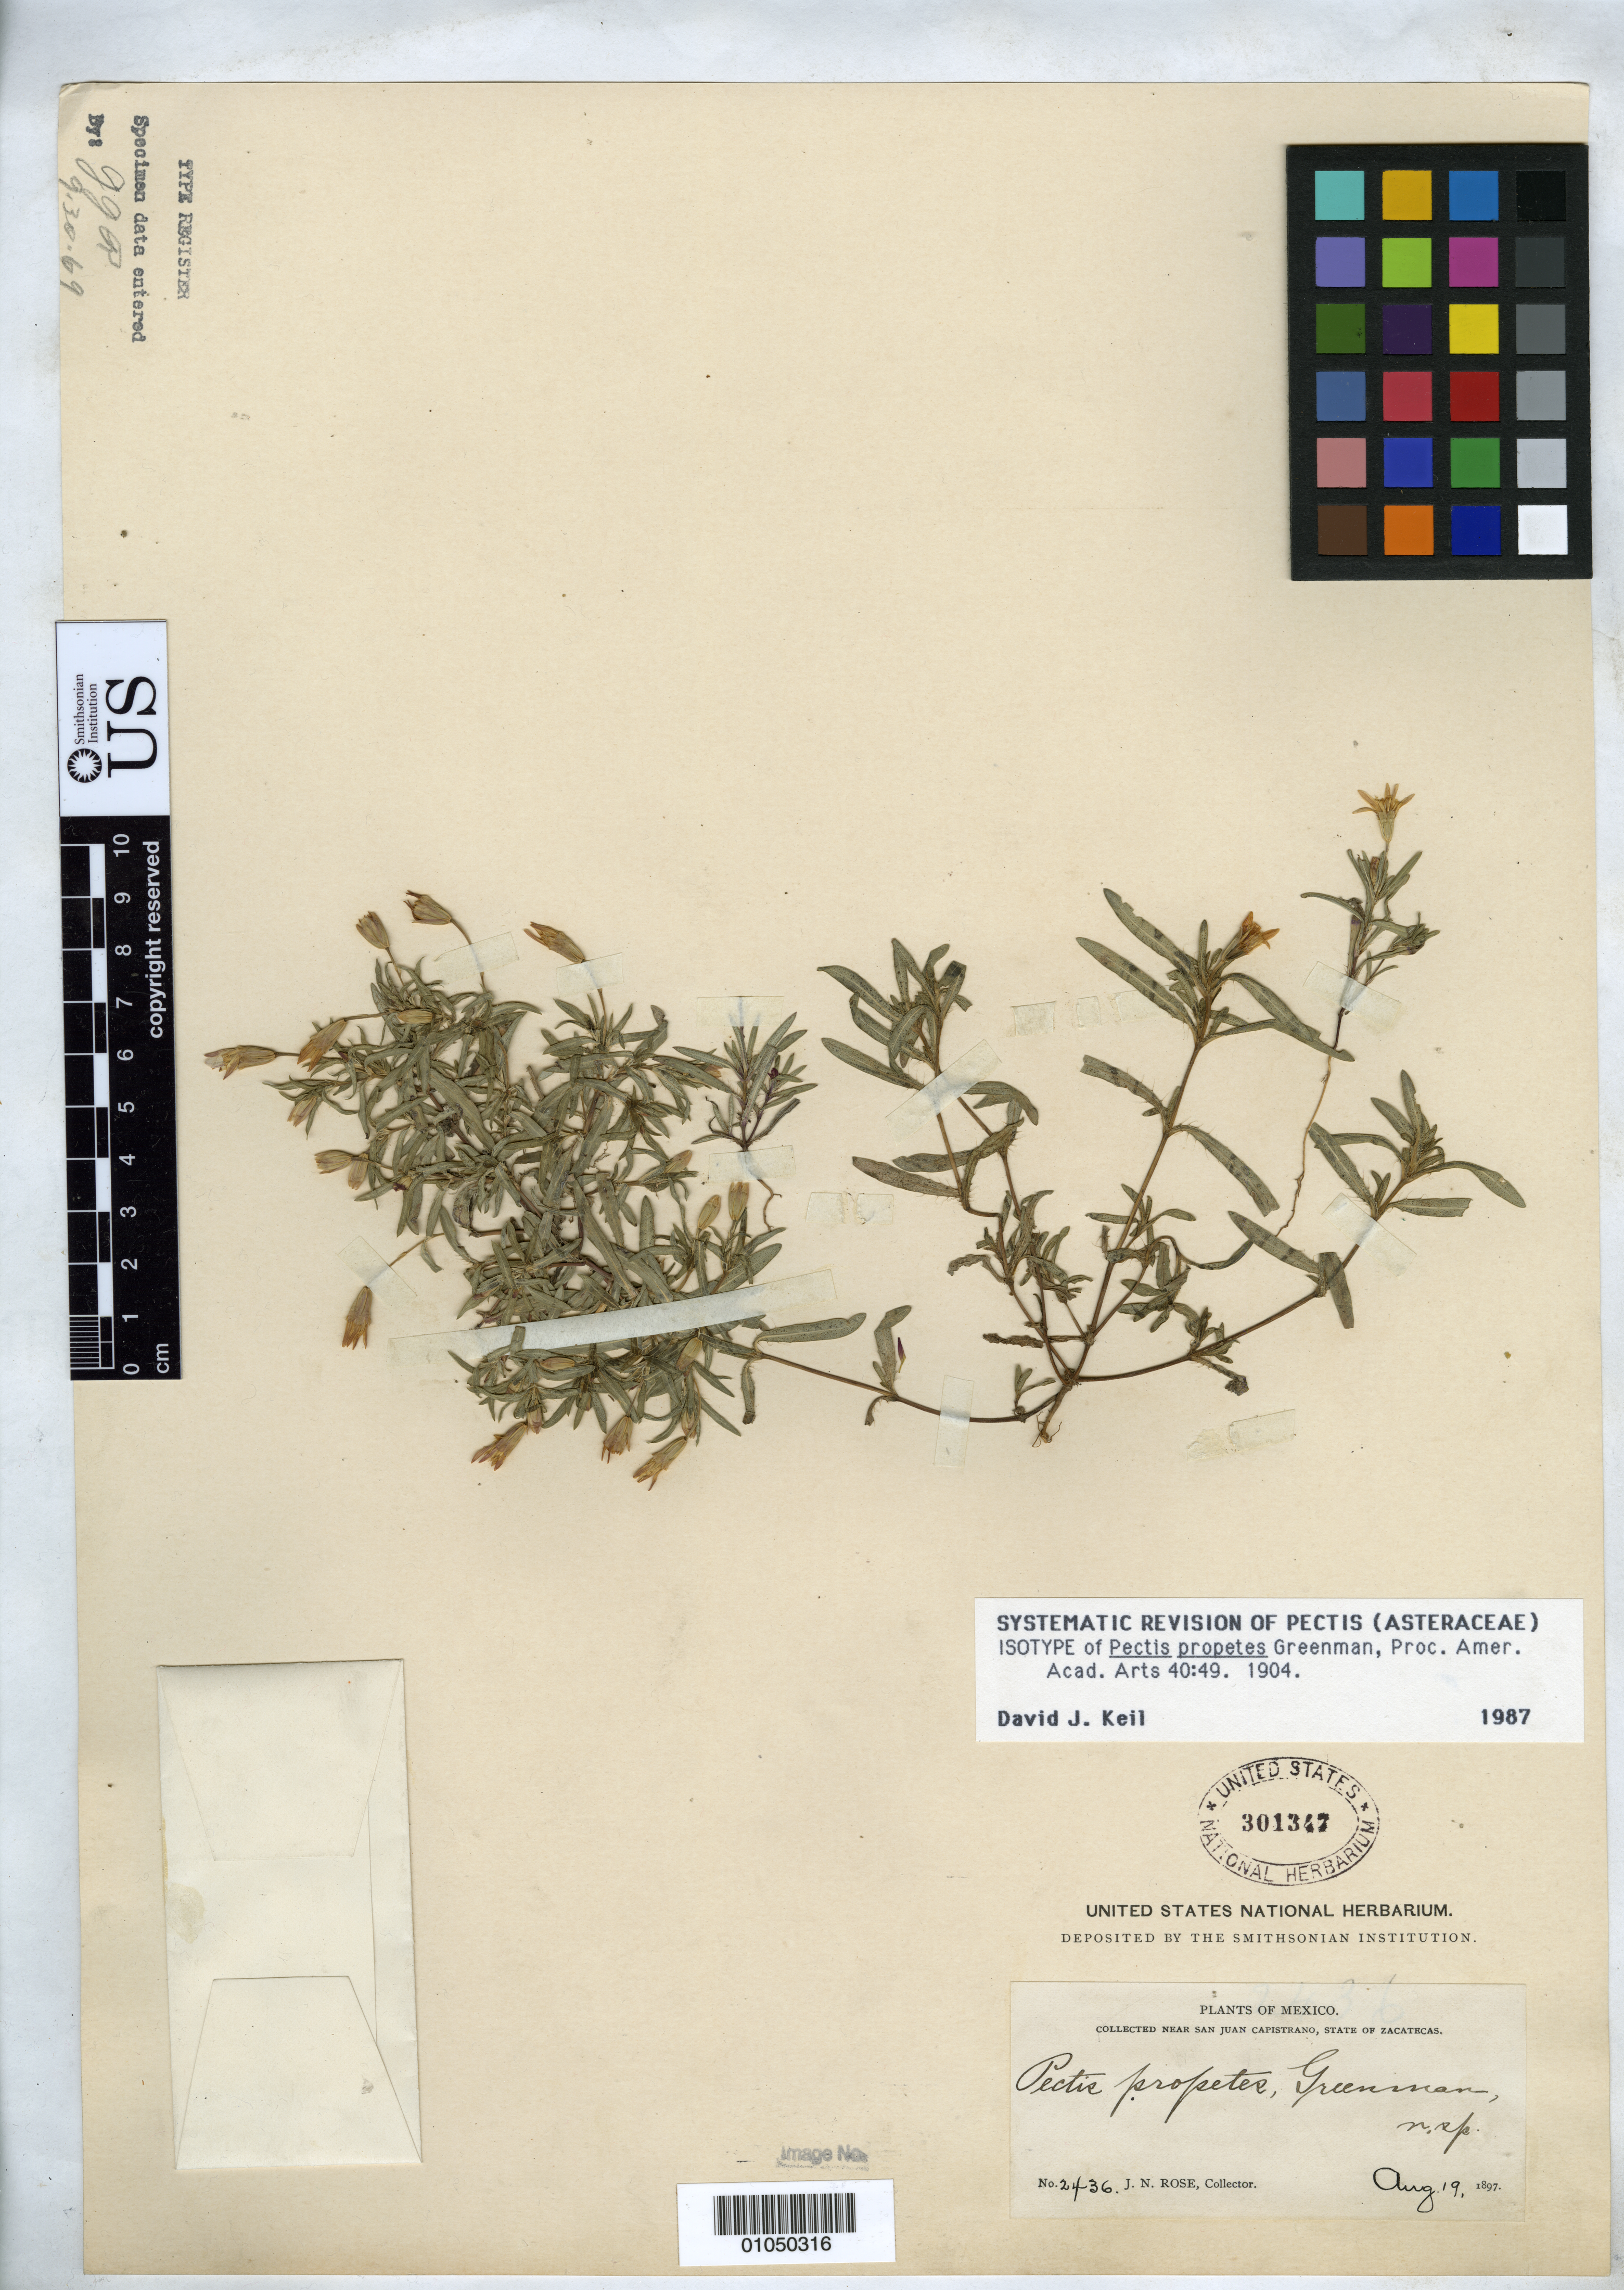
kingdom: Plantae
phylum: Tracheophyta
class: Magnoliopsida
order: Asterales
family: Asteraceae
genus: Pectis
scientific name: Pectis propetes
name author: Greenm.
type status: Isotype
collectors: J. N. Rose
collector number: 2436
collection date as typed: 19 Aug 1897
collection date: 1897-08-19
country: Mexico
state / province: Zacatecas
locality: Near San Juan Capistrano.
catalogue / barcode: US 301347